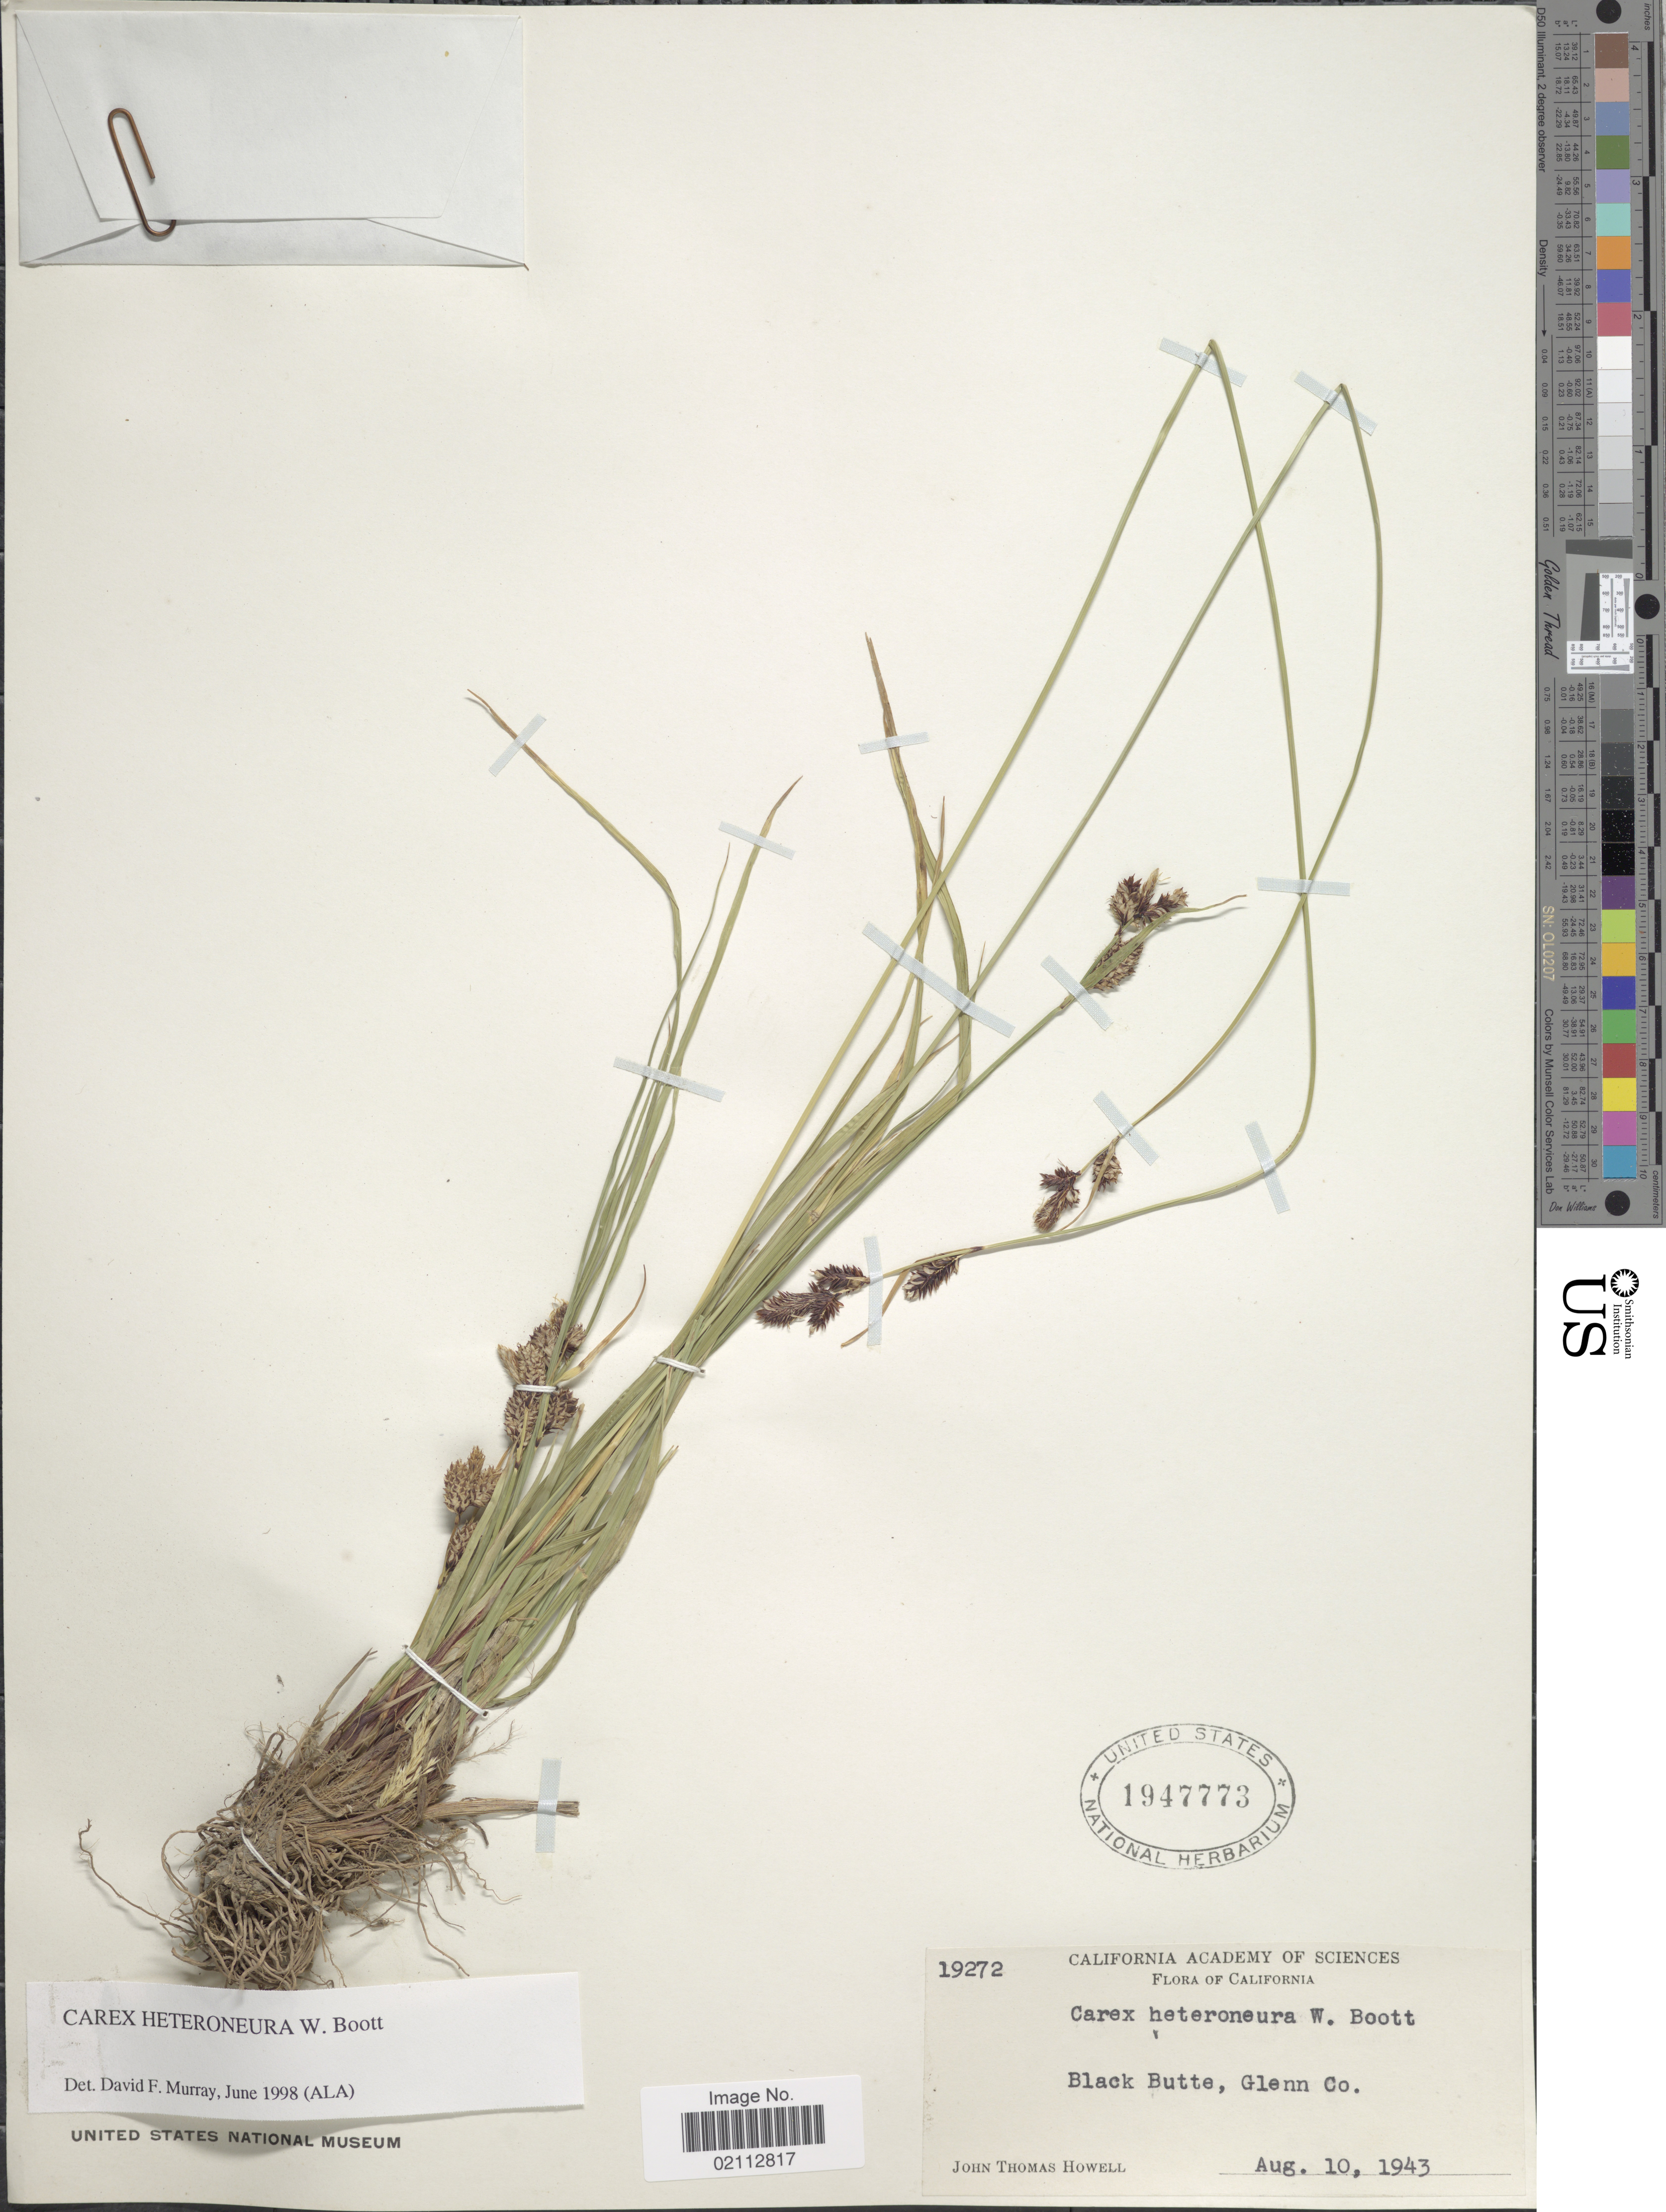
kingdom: Plantae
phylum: Tracheophyta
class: Liliopsida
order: Poales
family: Cyperaceae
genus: Carex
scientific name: Carex heteroneura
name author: S. Watson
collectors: J. T. Howell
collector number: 19272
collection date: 1943-08-10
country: United States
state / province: California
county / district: Glenn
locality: Black Butte, Glenn Co.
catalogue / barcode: US 1947773